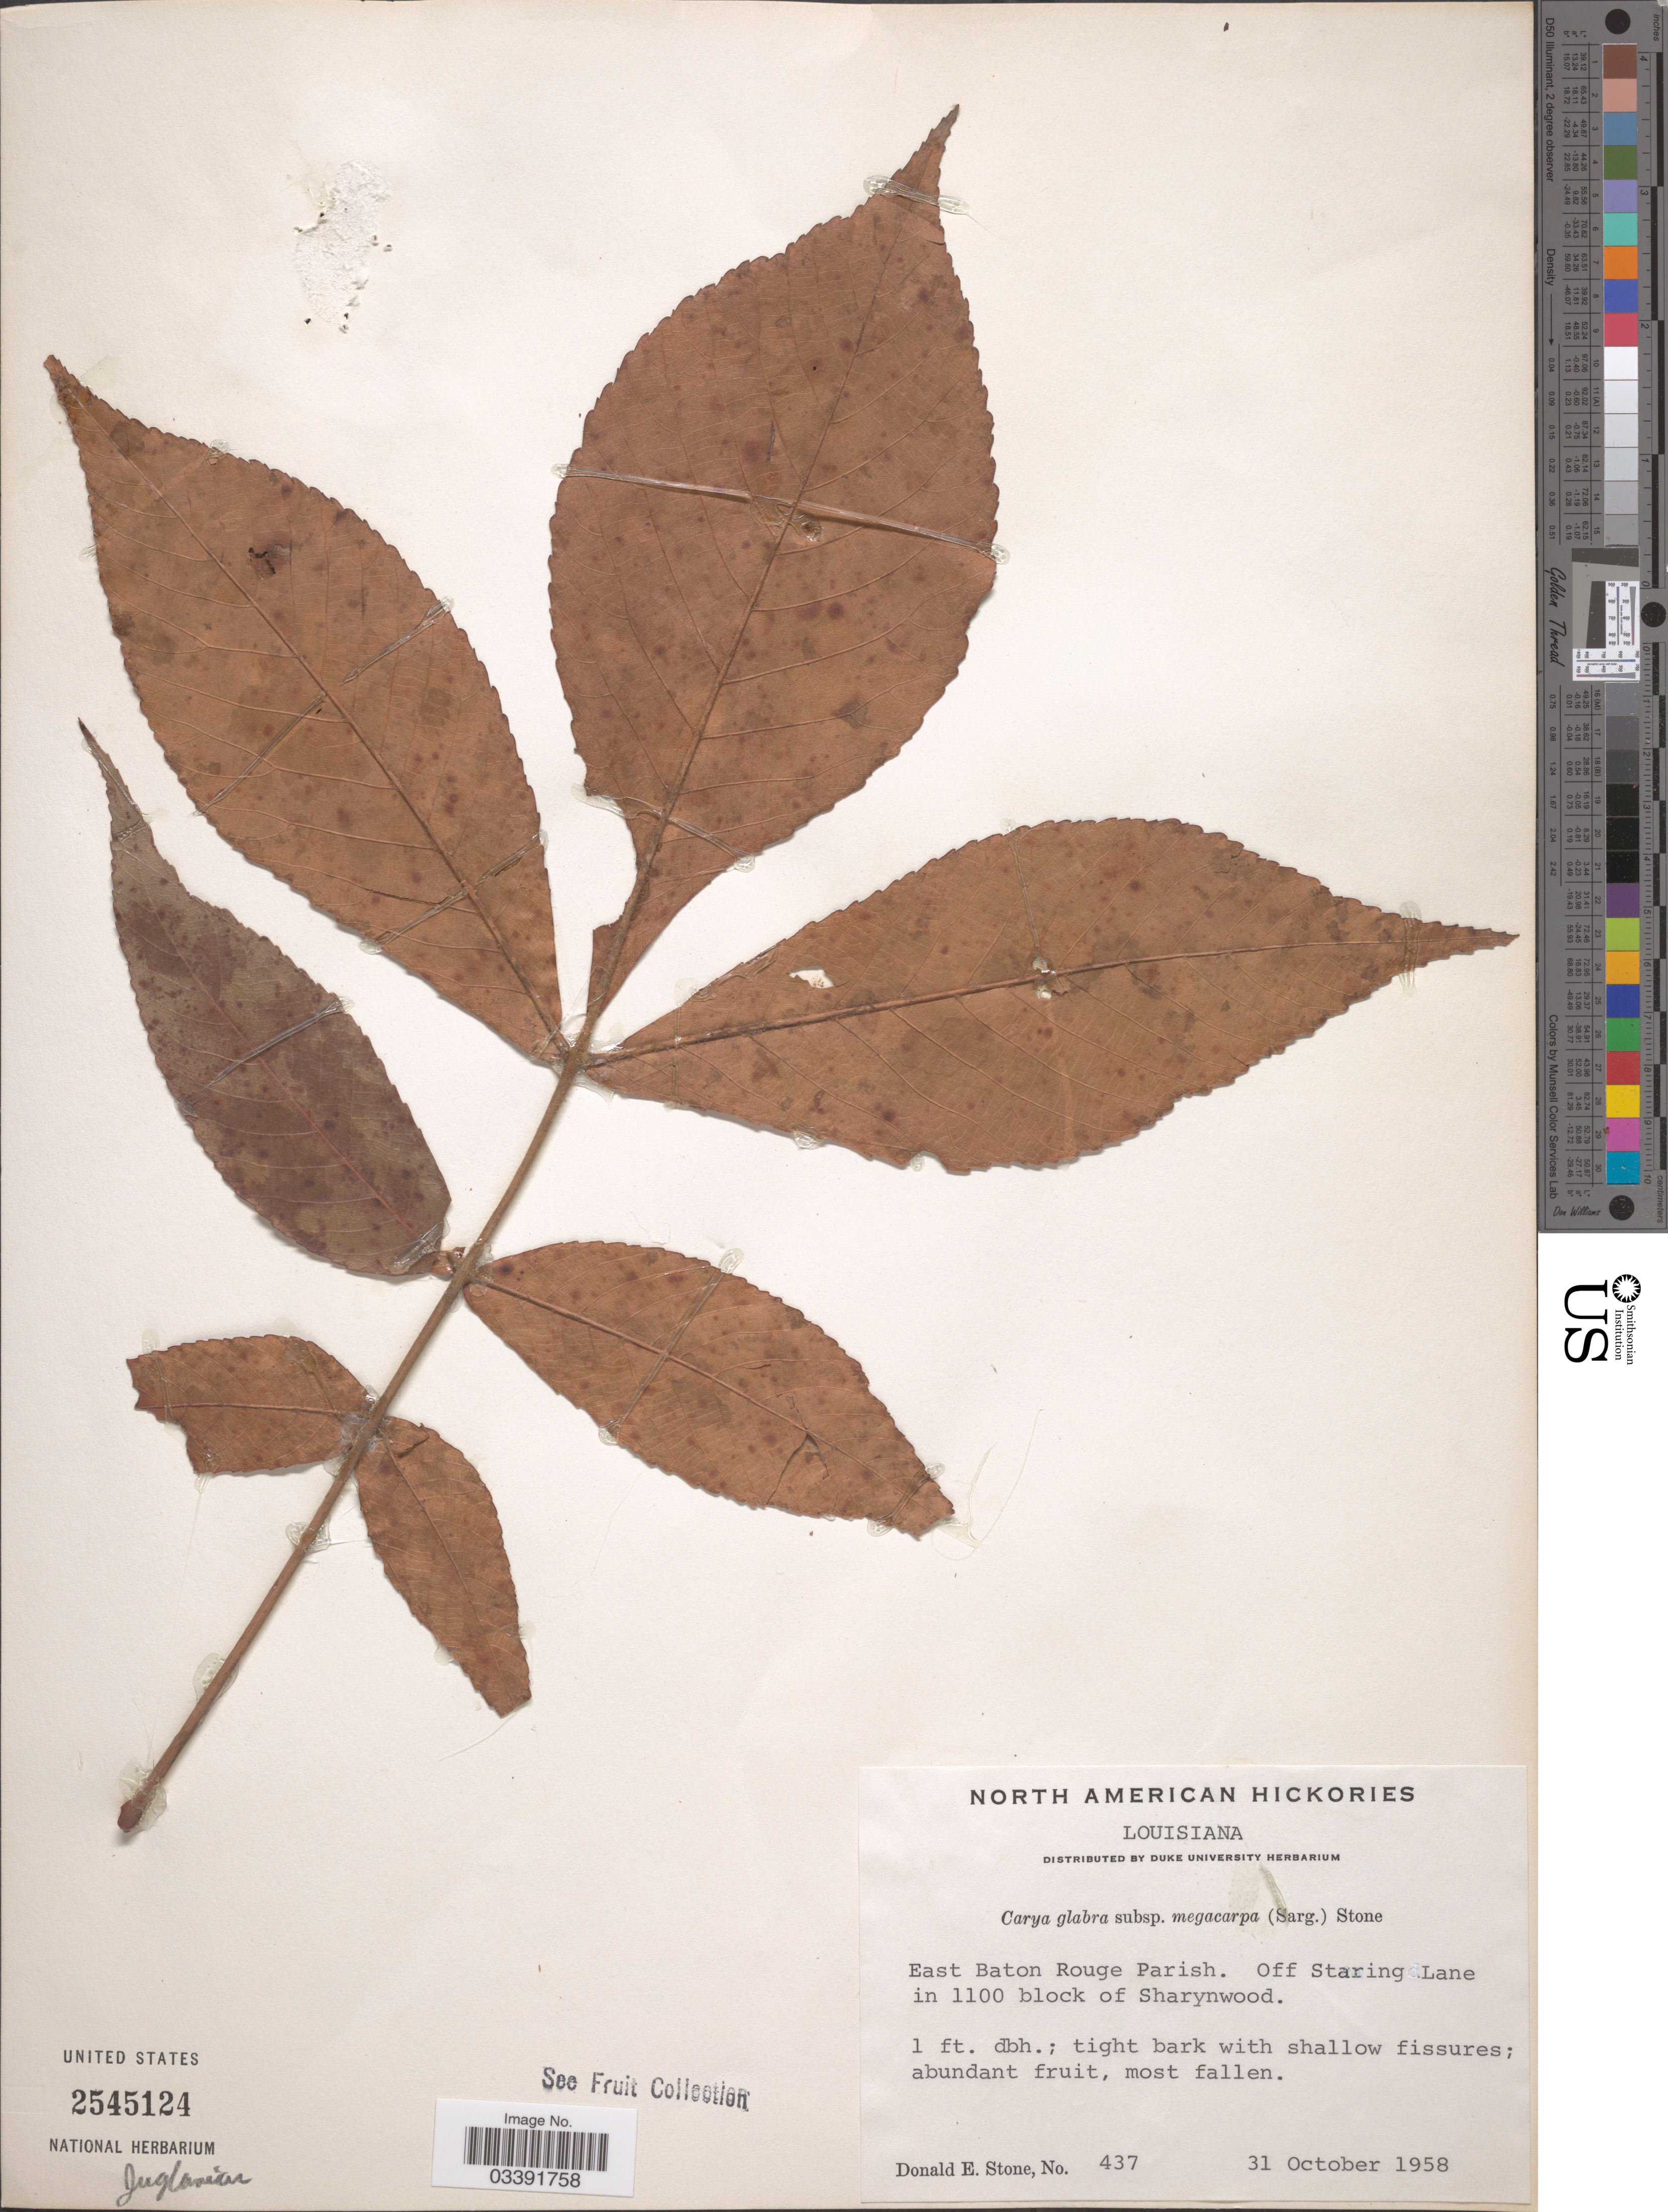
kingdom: Plantae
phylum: Tracheophyta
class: Magnoliopsida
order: Fagales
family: Juglandaceae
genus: Carya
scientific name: Carya glabra var. megacarpa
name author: (Sarg.) Sarg.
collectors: D. Stone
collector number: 437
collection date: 1958-10-31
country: United States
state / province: Louisiana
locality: East Baton Rouge Parish. Off Staring Lane in 1100 block of Sharynwood.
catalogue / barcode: US 2545124